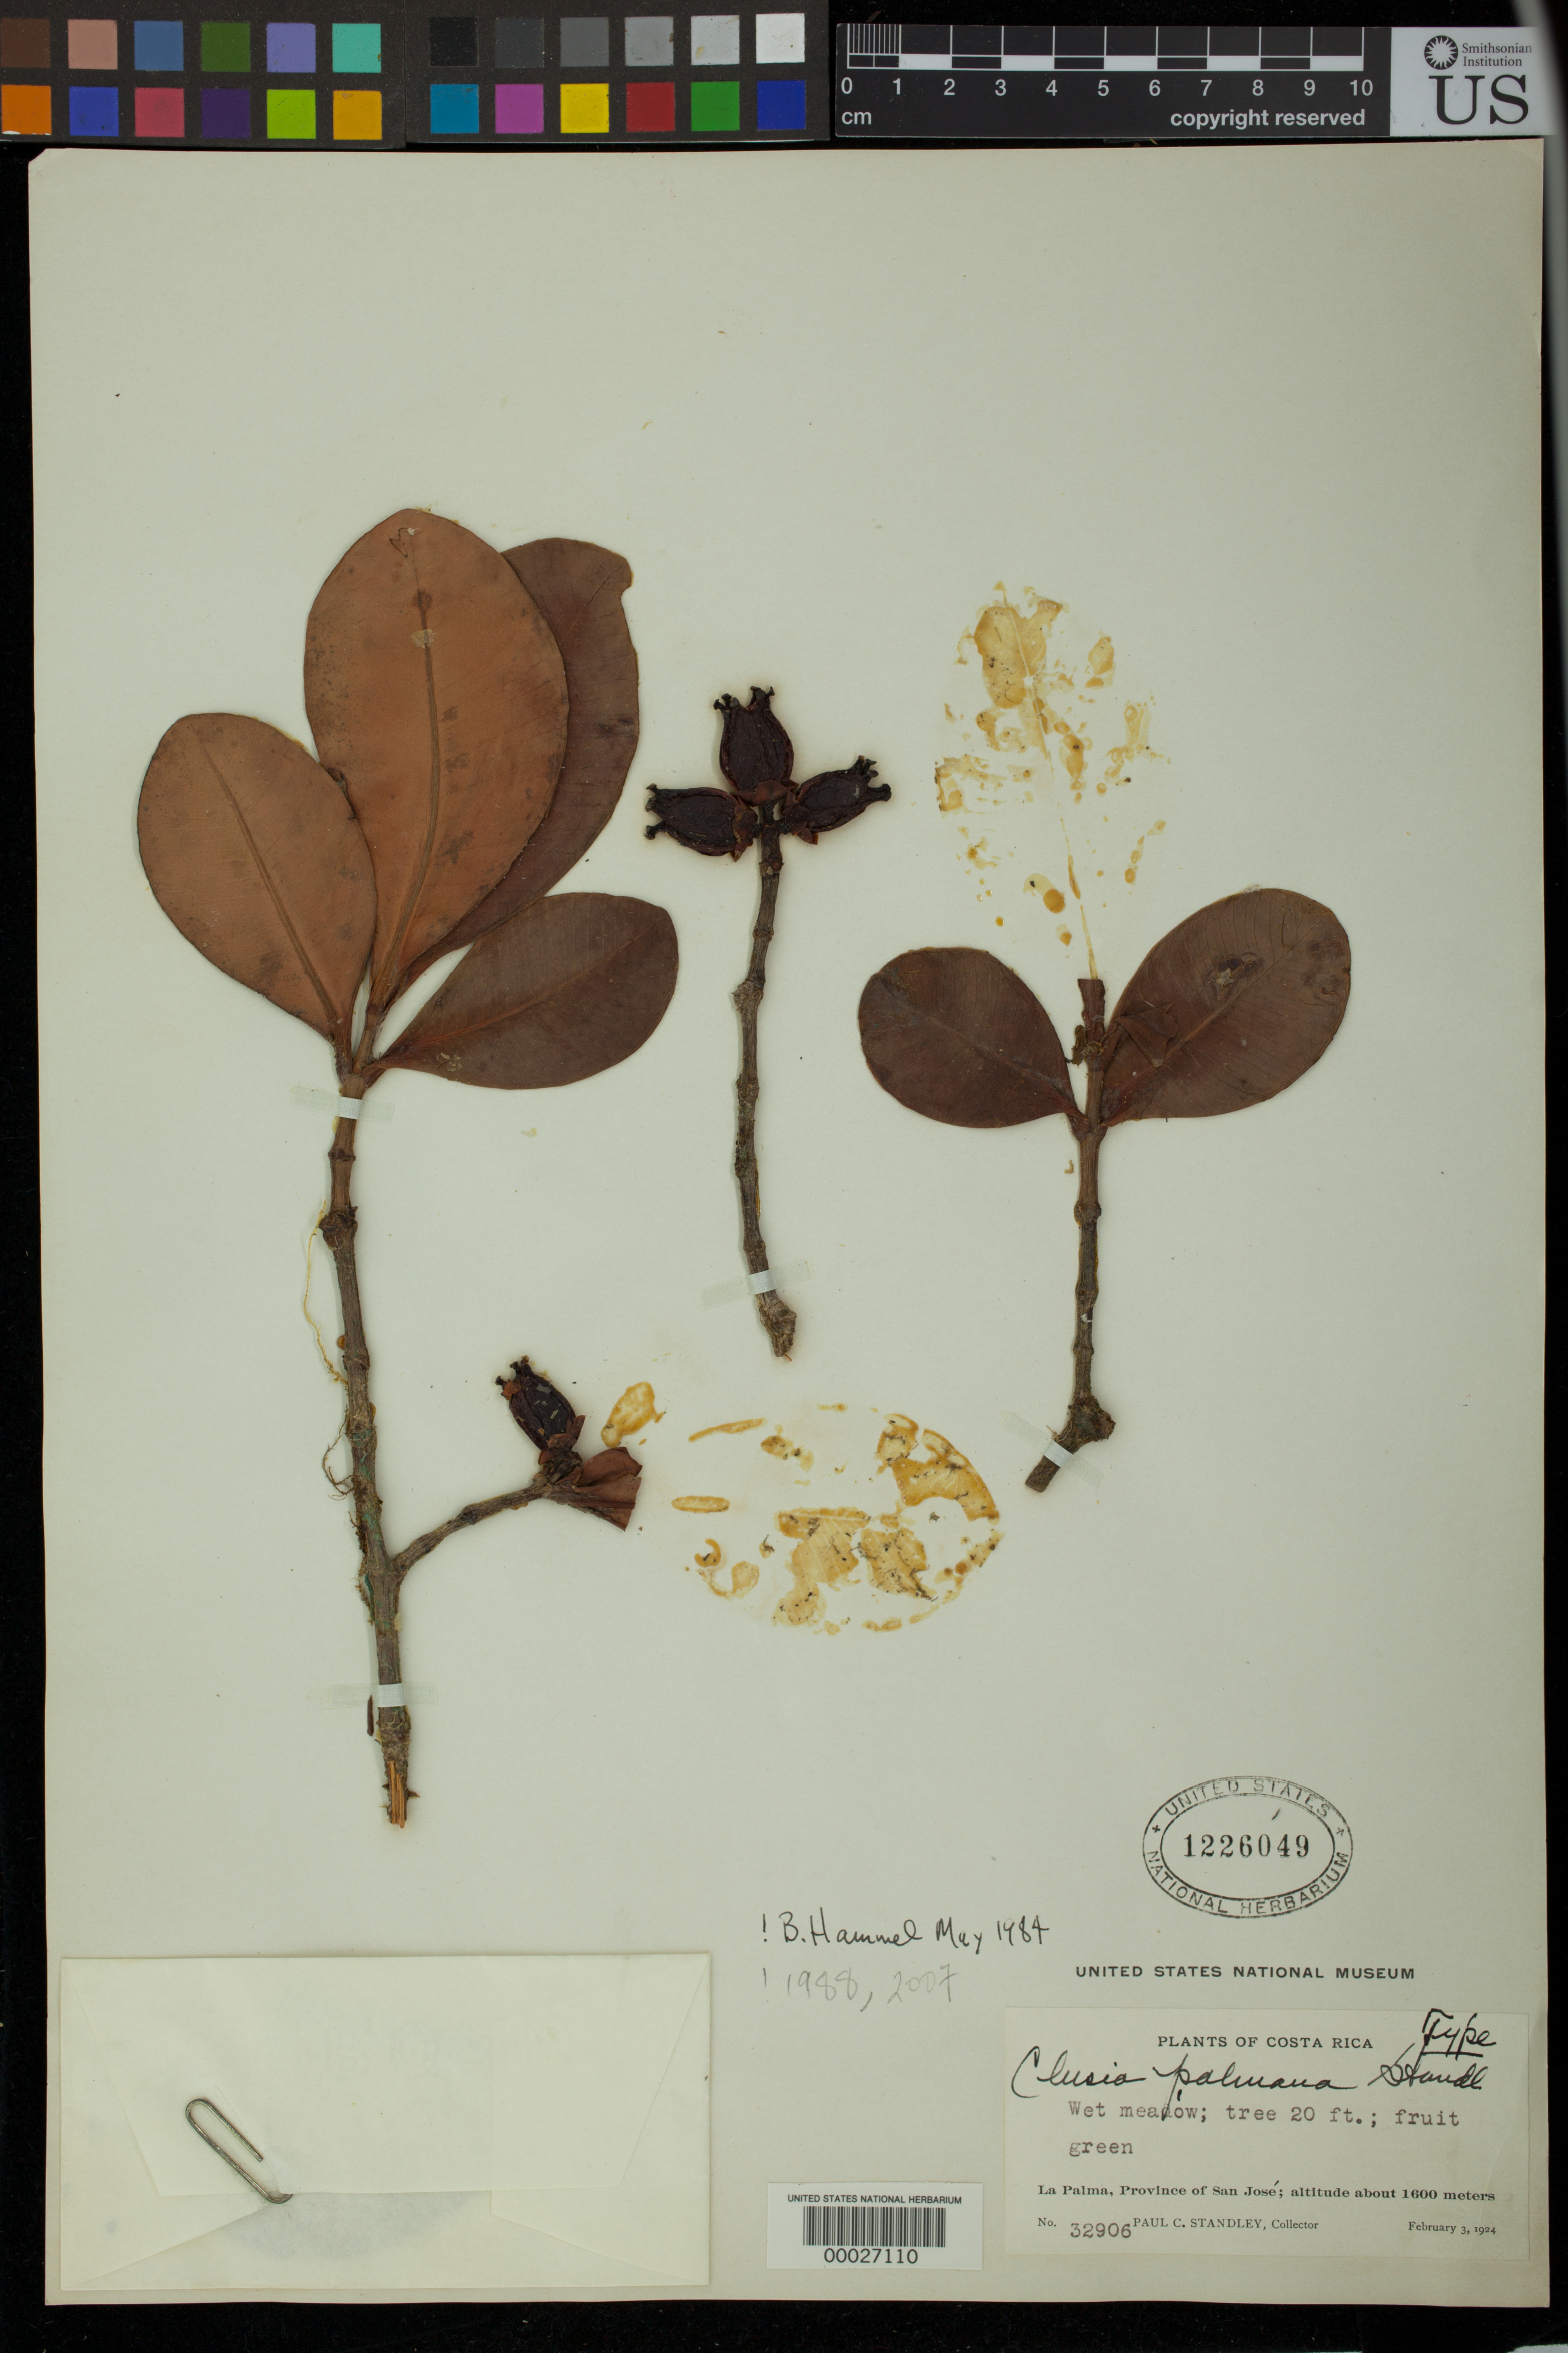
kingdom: Plantae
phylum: Tracheophyta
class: Magnoliopsida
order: Malpighiales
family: Clusiaceae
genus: Clusia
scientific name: Clusia palmana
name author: Standl.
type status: Holotype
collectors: P. C. Standley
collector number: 32906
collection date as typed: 03 Feb 1924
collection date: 1924-02-03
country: Costa Rica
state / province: San José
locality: La Palma.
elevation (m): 1600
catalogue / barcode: US 1226049